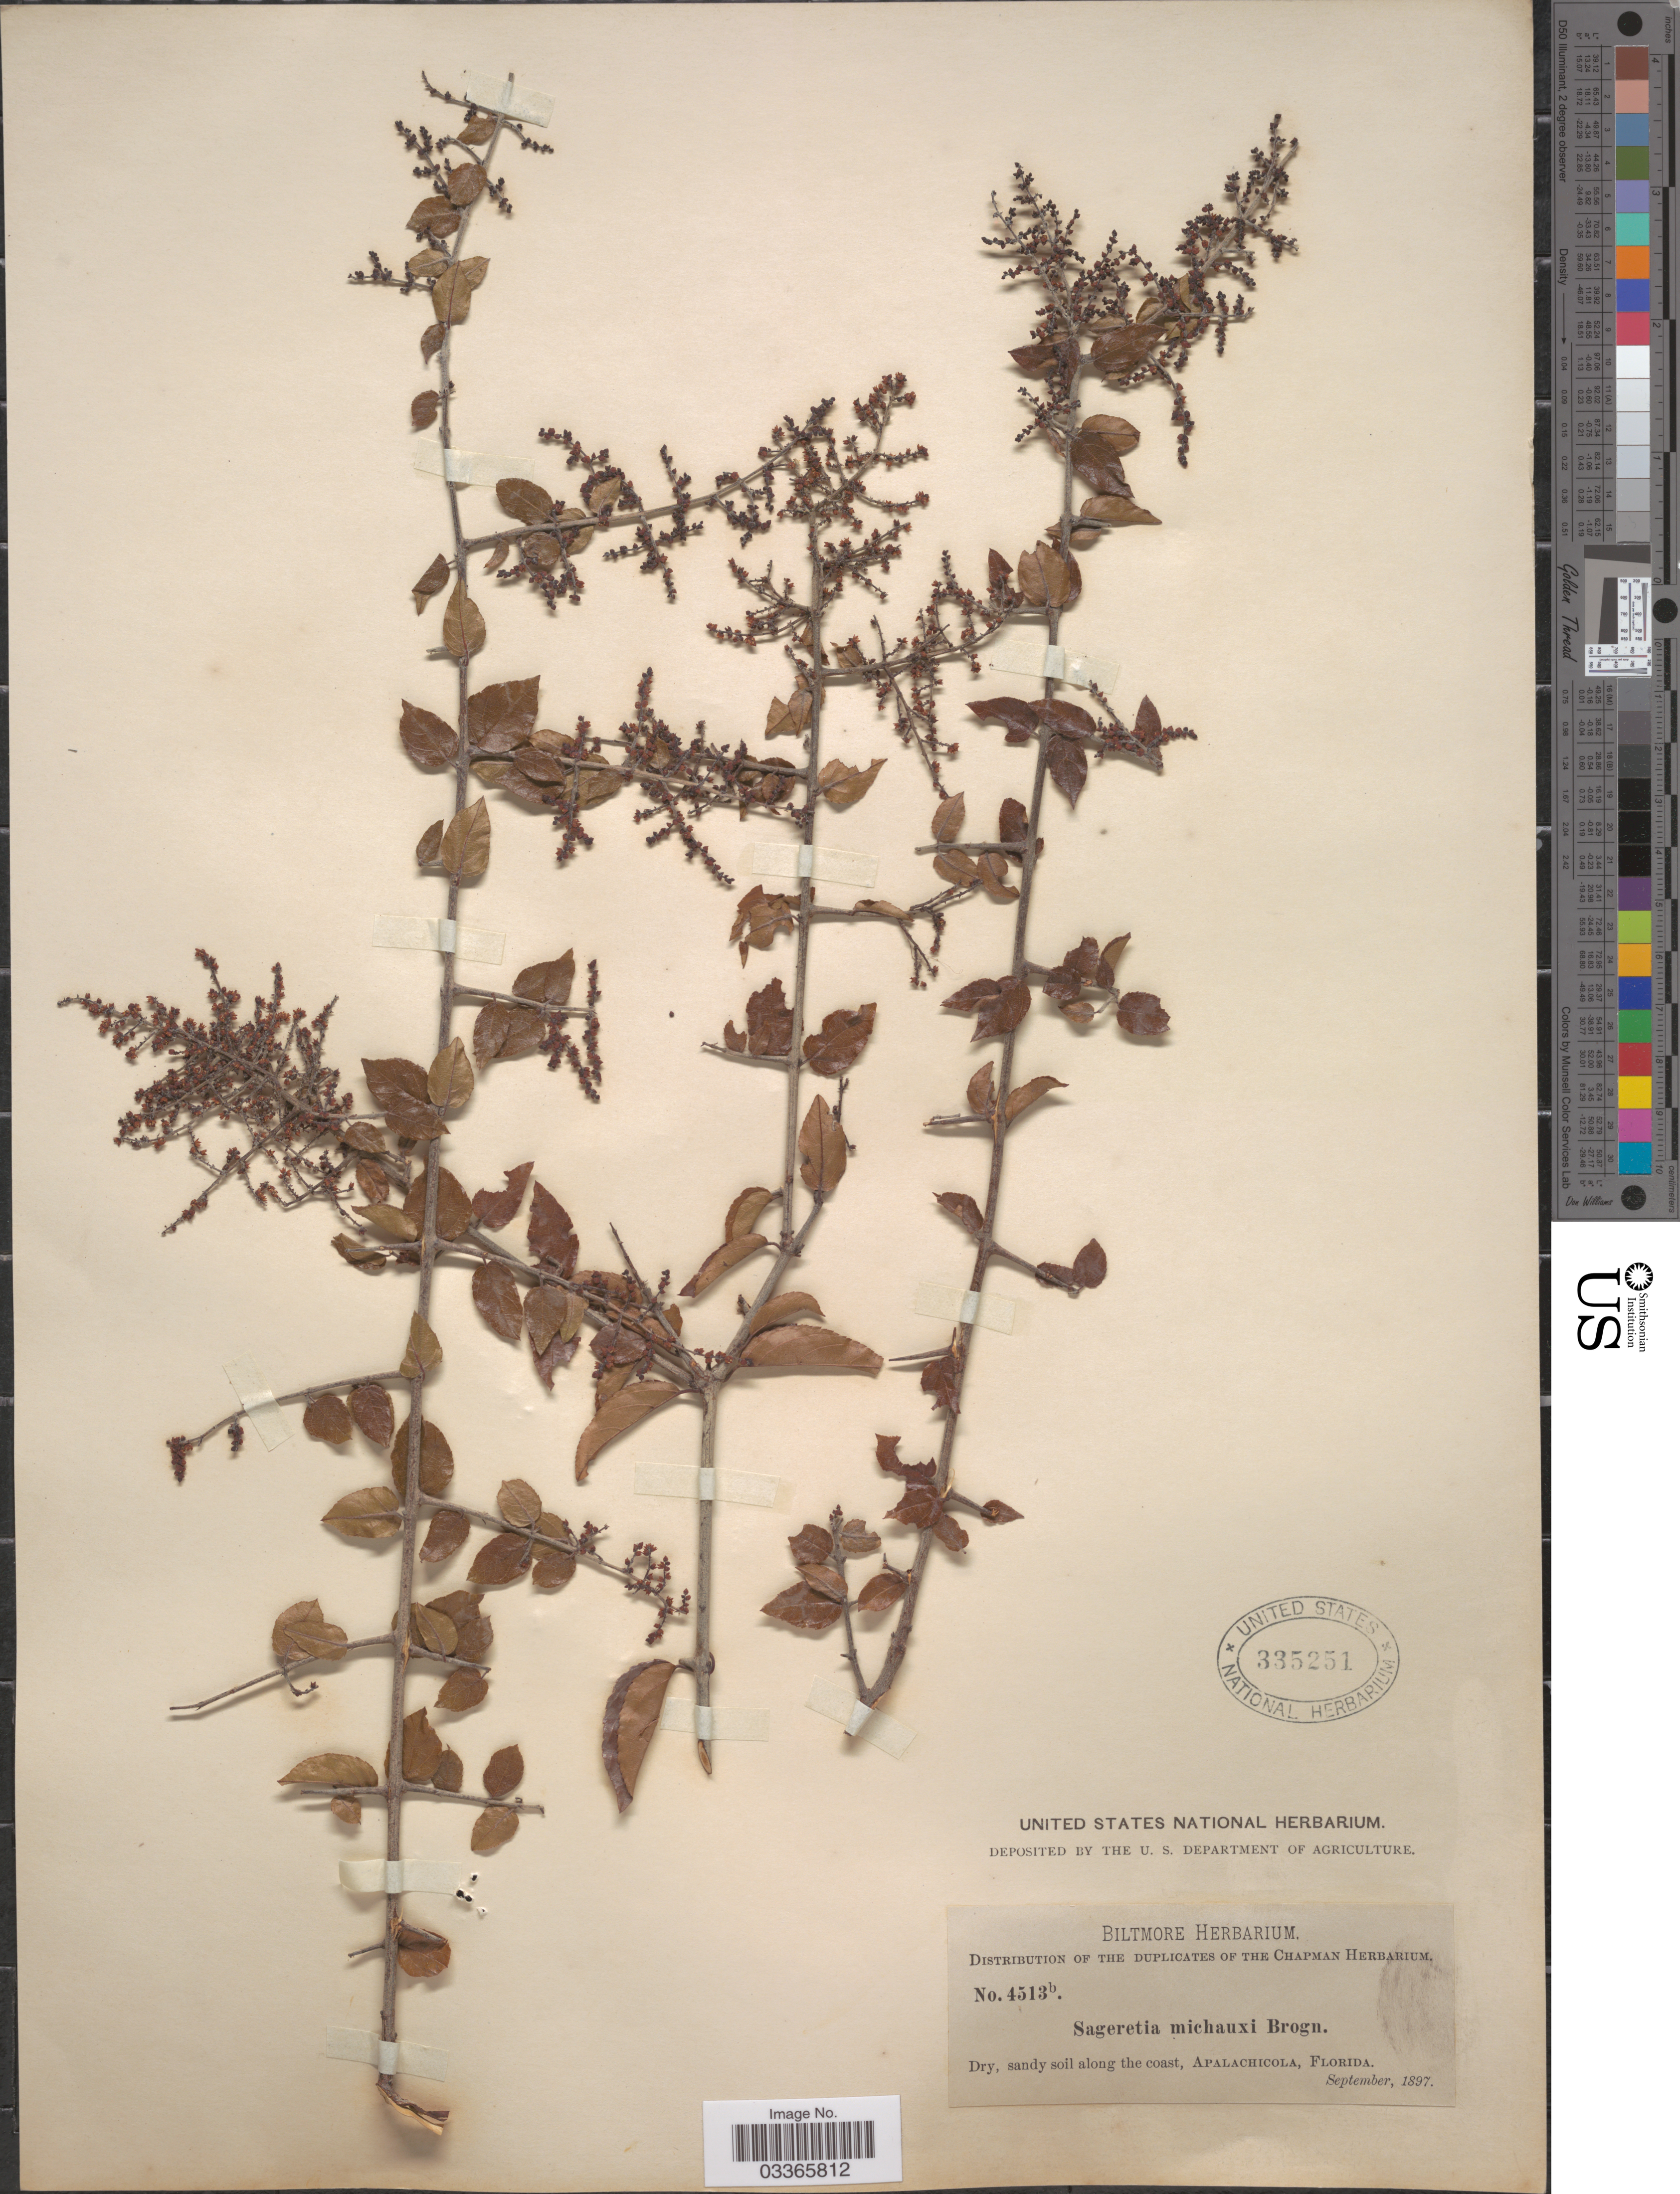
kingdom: Plantae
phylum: Tracheophyta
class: Magnoliopsida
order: Rosales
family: Rhamnaceae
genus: Sageretia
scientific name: Sageretia minutiflora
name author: (Michx.) Trel.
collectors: ex herb. Biltmore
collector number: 4513b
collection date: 1897-09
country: United States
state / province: Florida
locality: Sandy soil along the coast, Apalachicola.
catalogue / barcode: US 335251